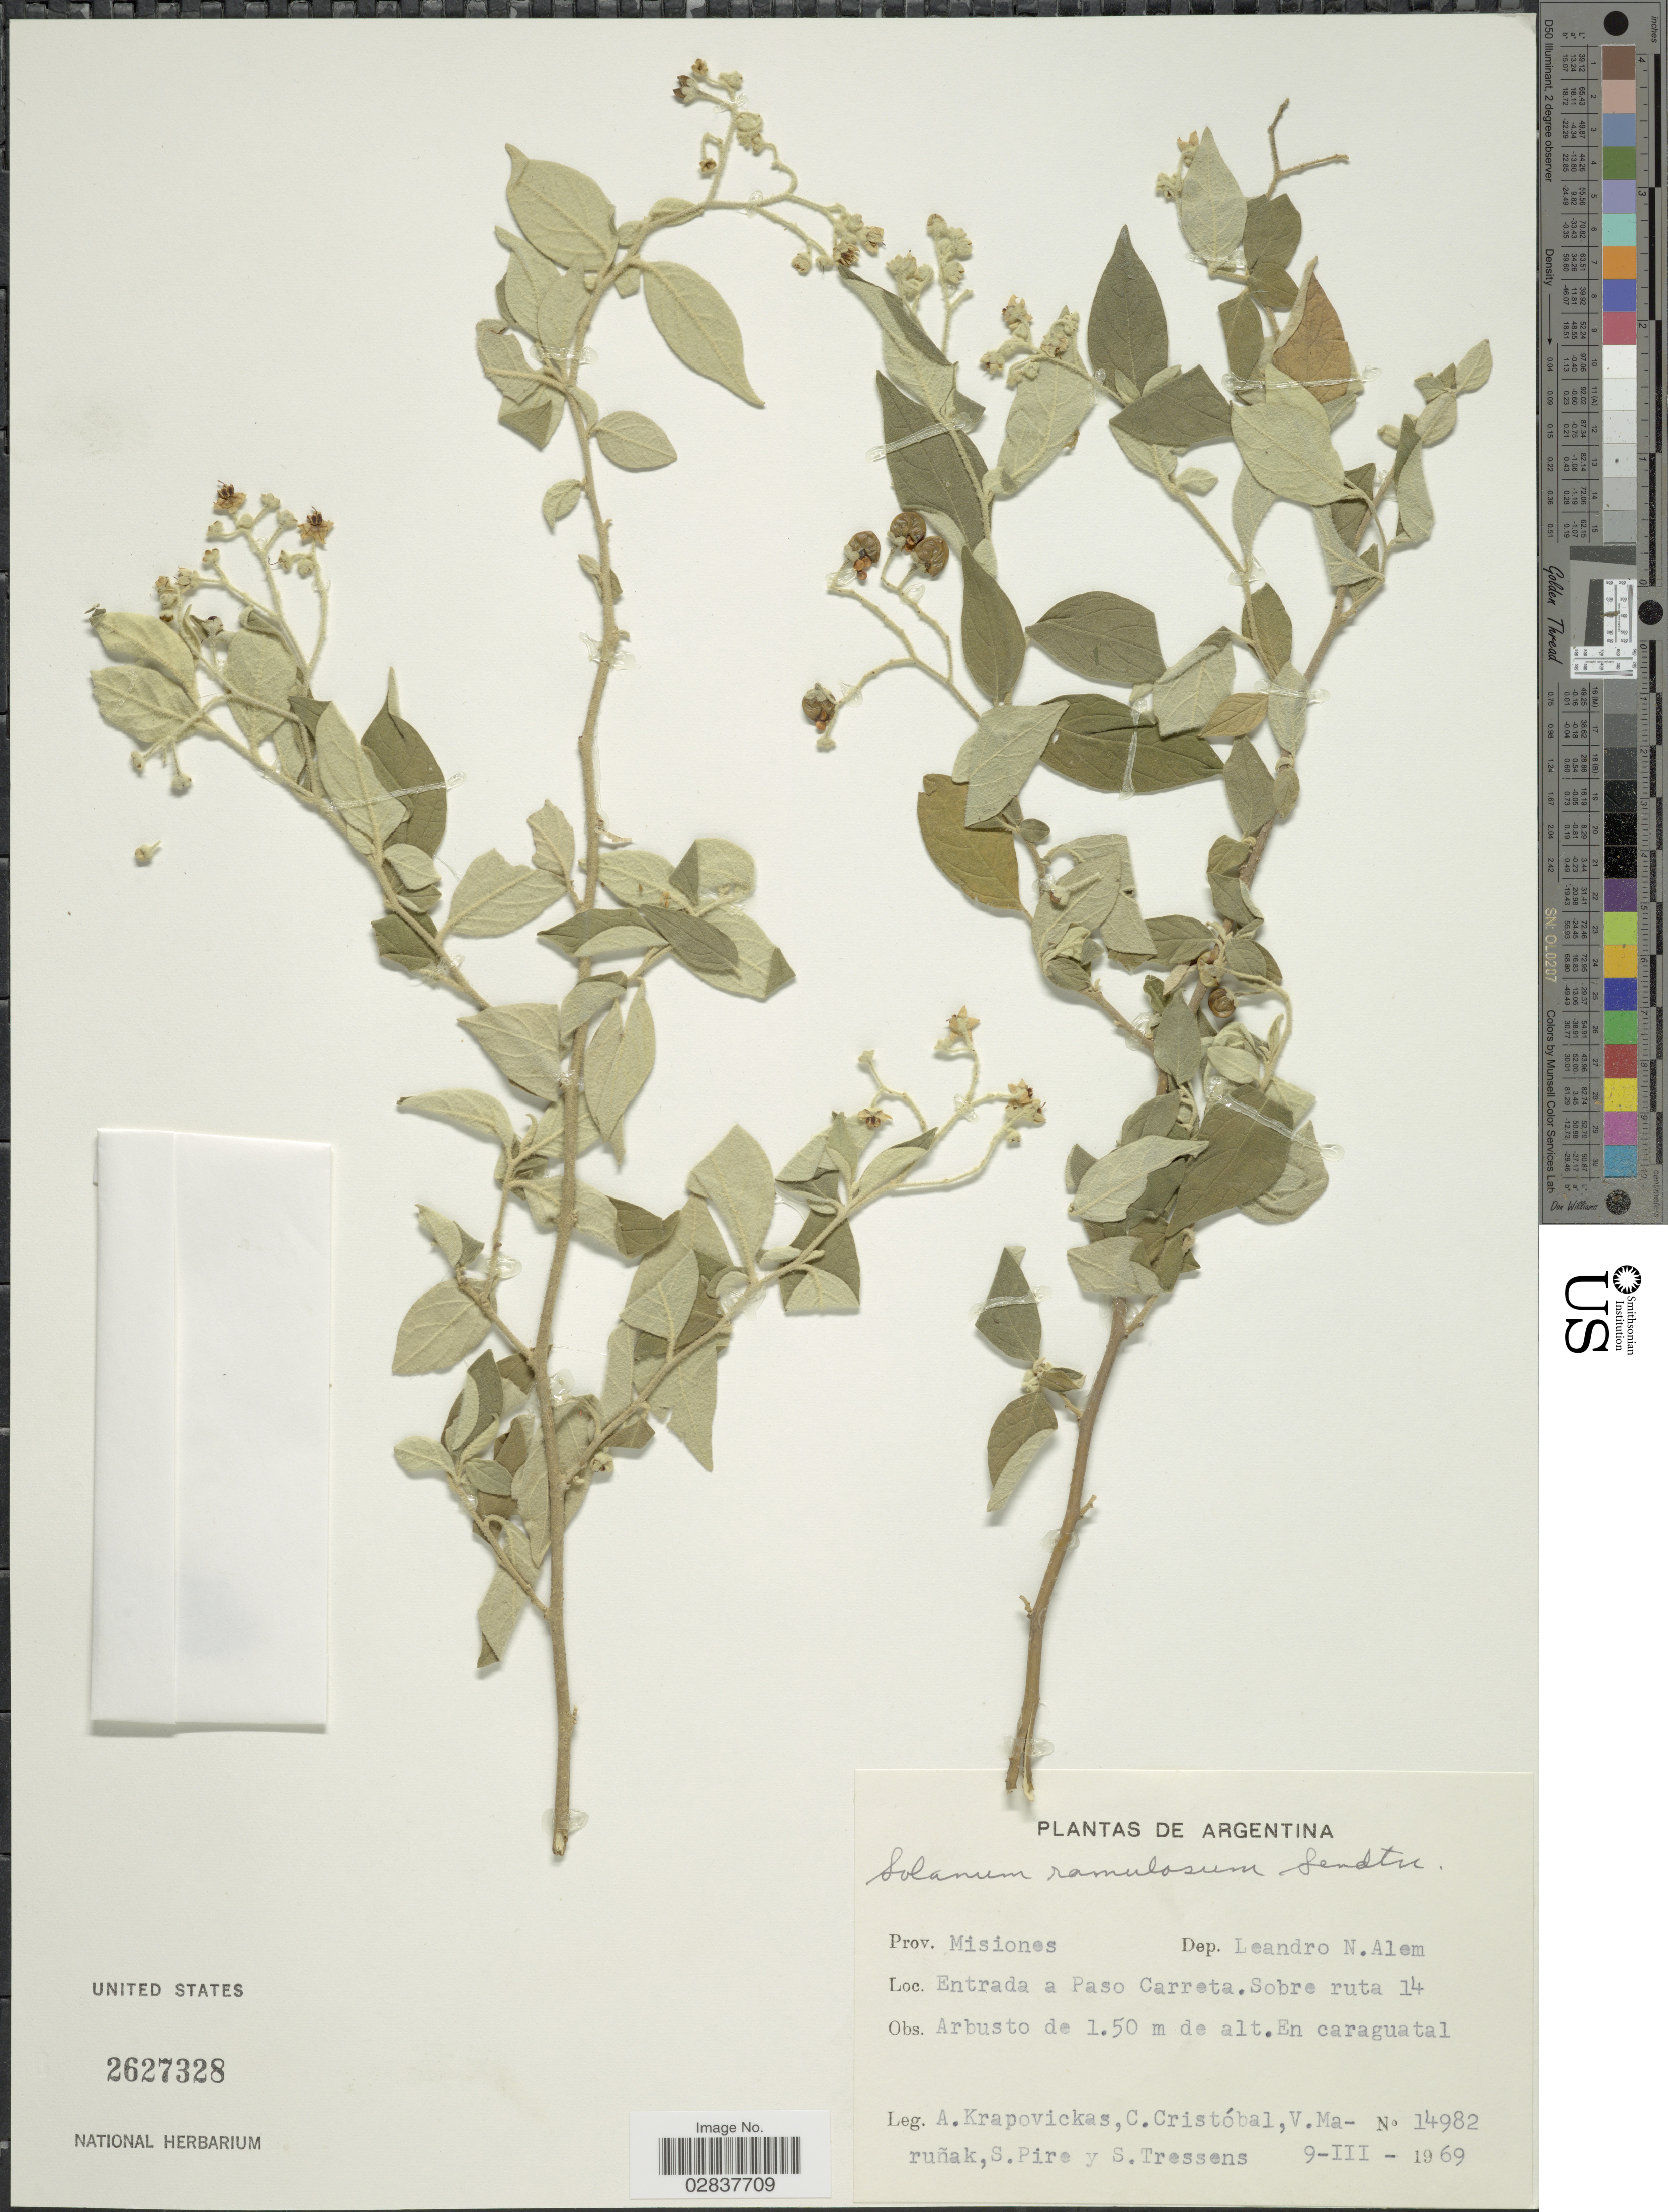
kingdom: Plantae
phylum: Tracheophyta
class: Magnoliopsida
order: Solanales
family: Solanaceae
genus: Solanum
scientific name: Solanum ramulosum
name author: Sendtn.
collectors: A. Krapovickas, C. Cristóbal, V. Maruñak, S. Pire & S. Tressens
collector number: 14982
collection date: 1969-03-09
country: Argentina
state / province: Misiones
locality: Dep. Leandro N.Alem. Entrada a Paso Carreta. Sobre ruta 14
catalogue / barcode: US 2627328